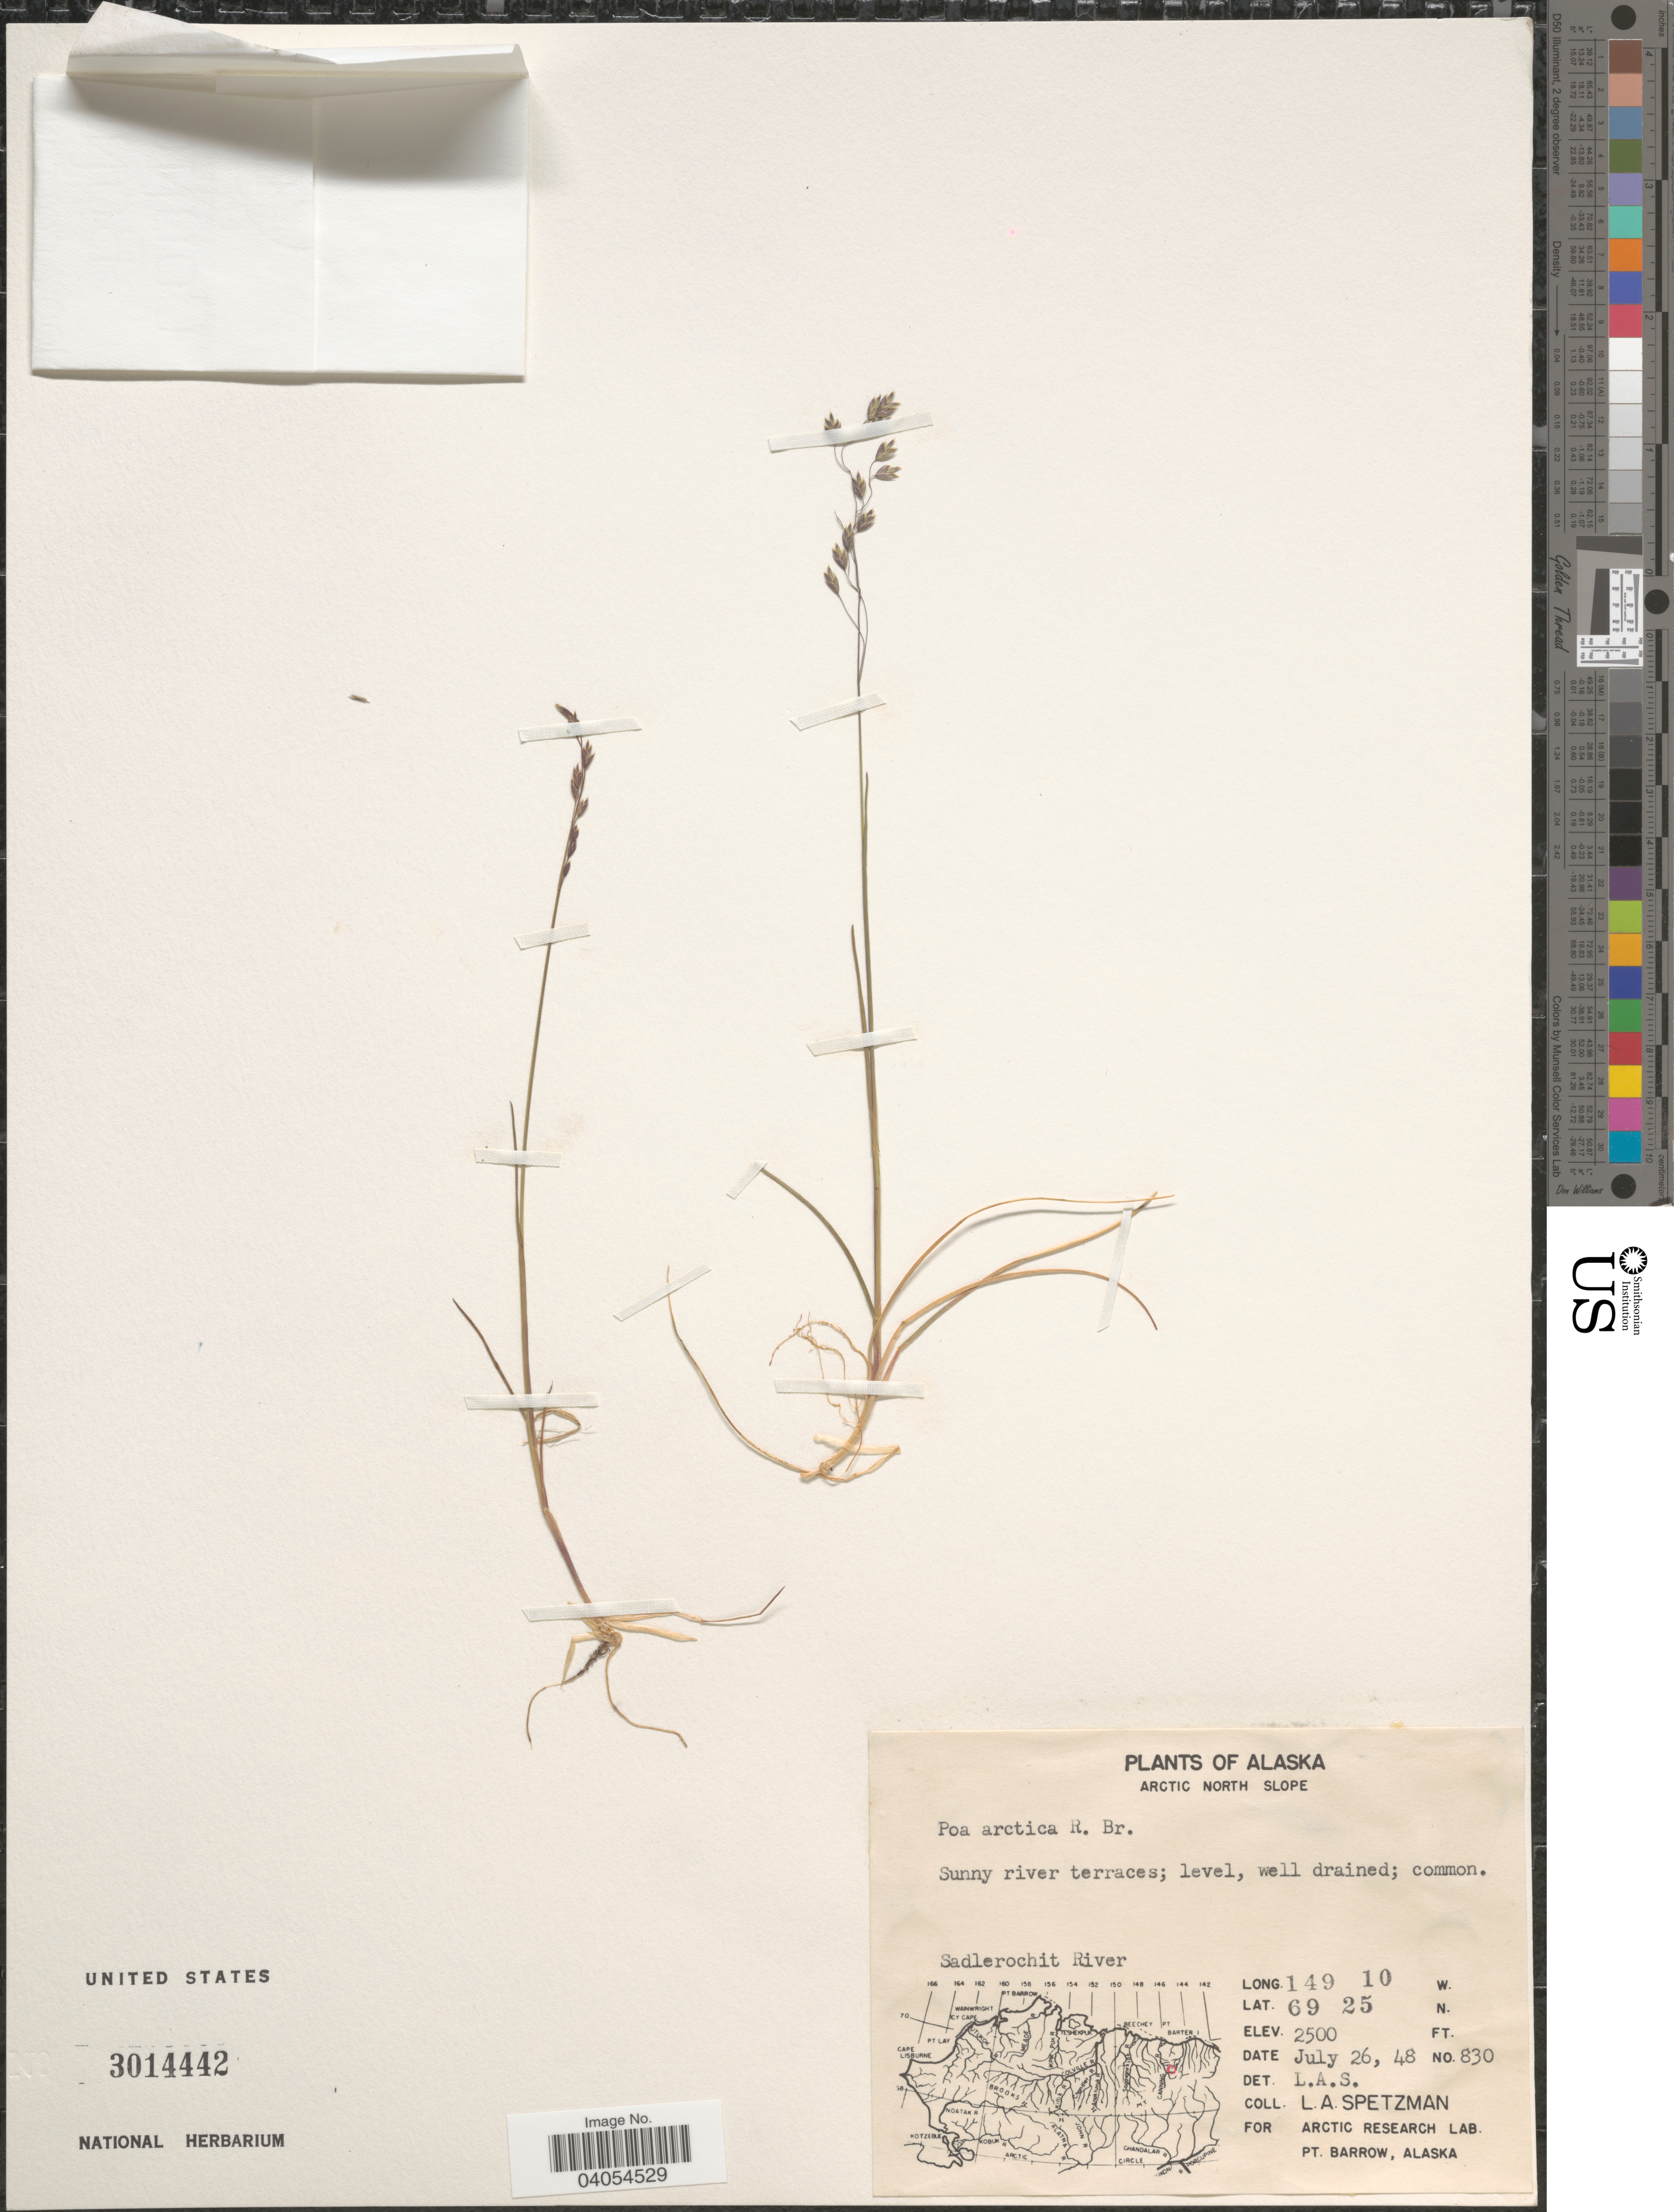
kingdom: Plantae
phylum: Tracheophyta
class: Liliopsida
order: Poales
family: Poaceae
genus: Poa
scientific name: Poa arctica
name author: R. Br.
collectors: L. Spetzman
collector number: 830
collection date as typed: Transcribed d/m/y: 26/7/48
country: United States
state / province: Alaska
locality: Arctic North Slope. Sunny river terraces; level, well drained; common. Sadlerochit River.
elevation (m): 762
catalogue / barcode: US 3014442